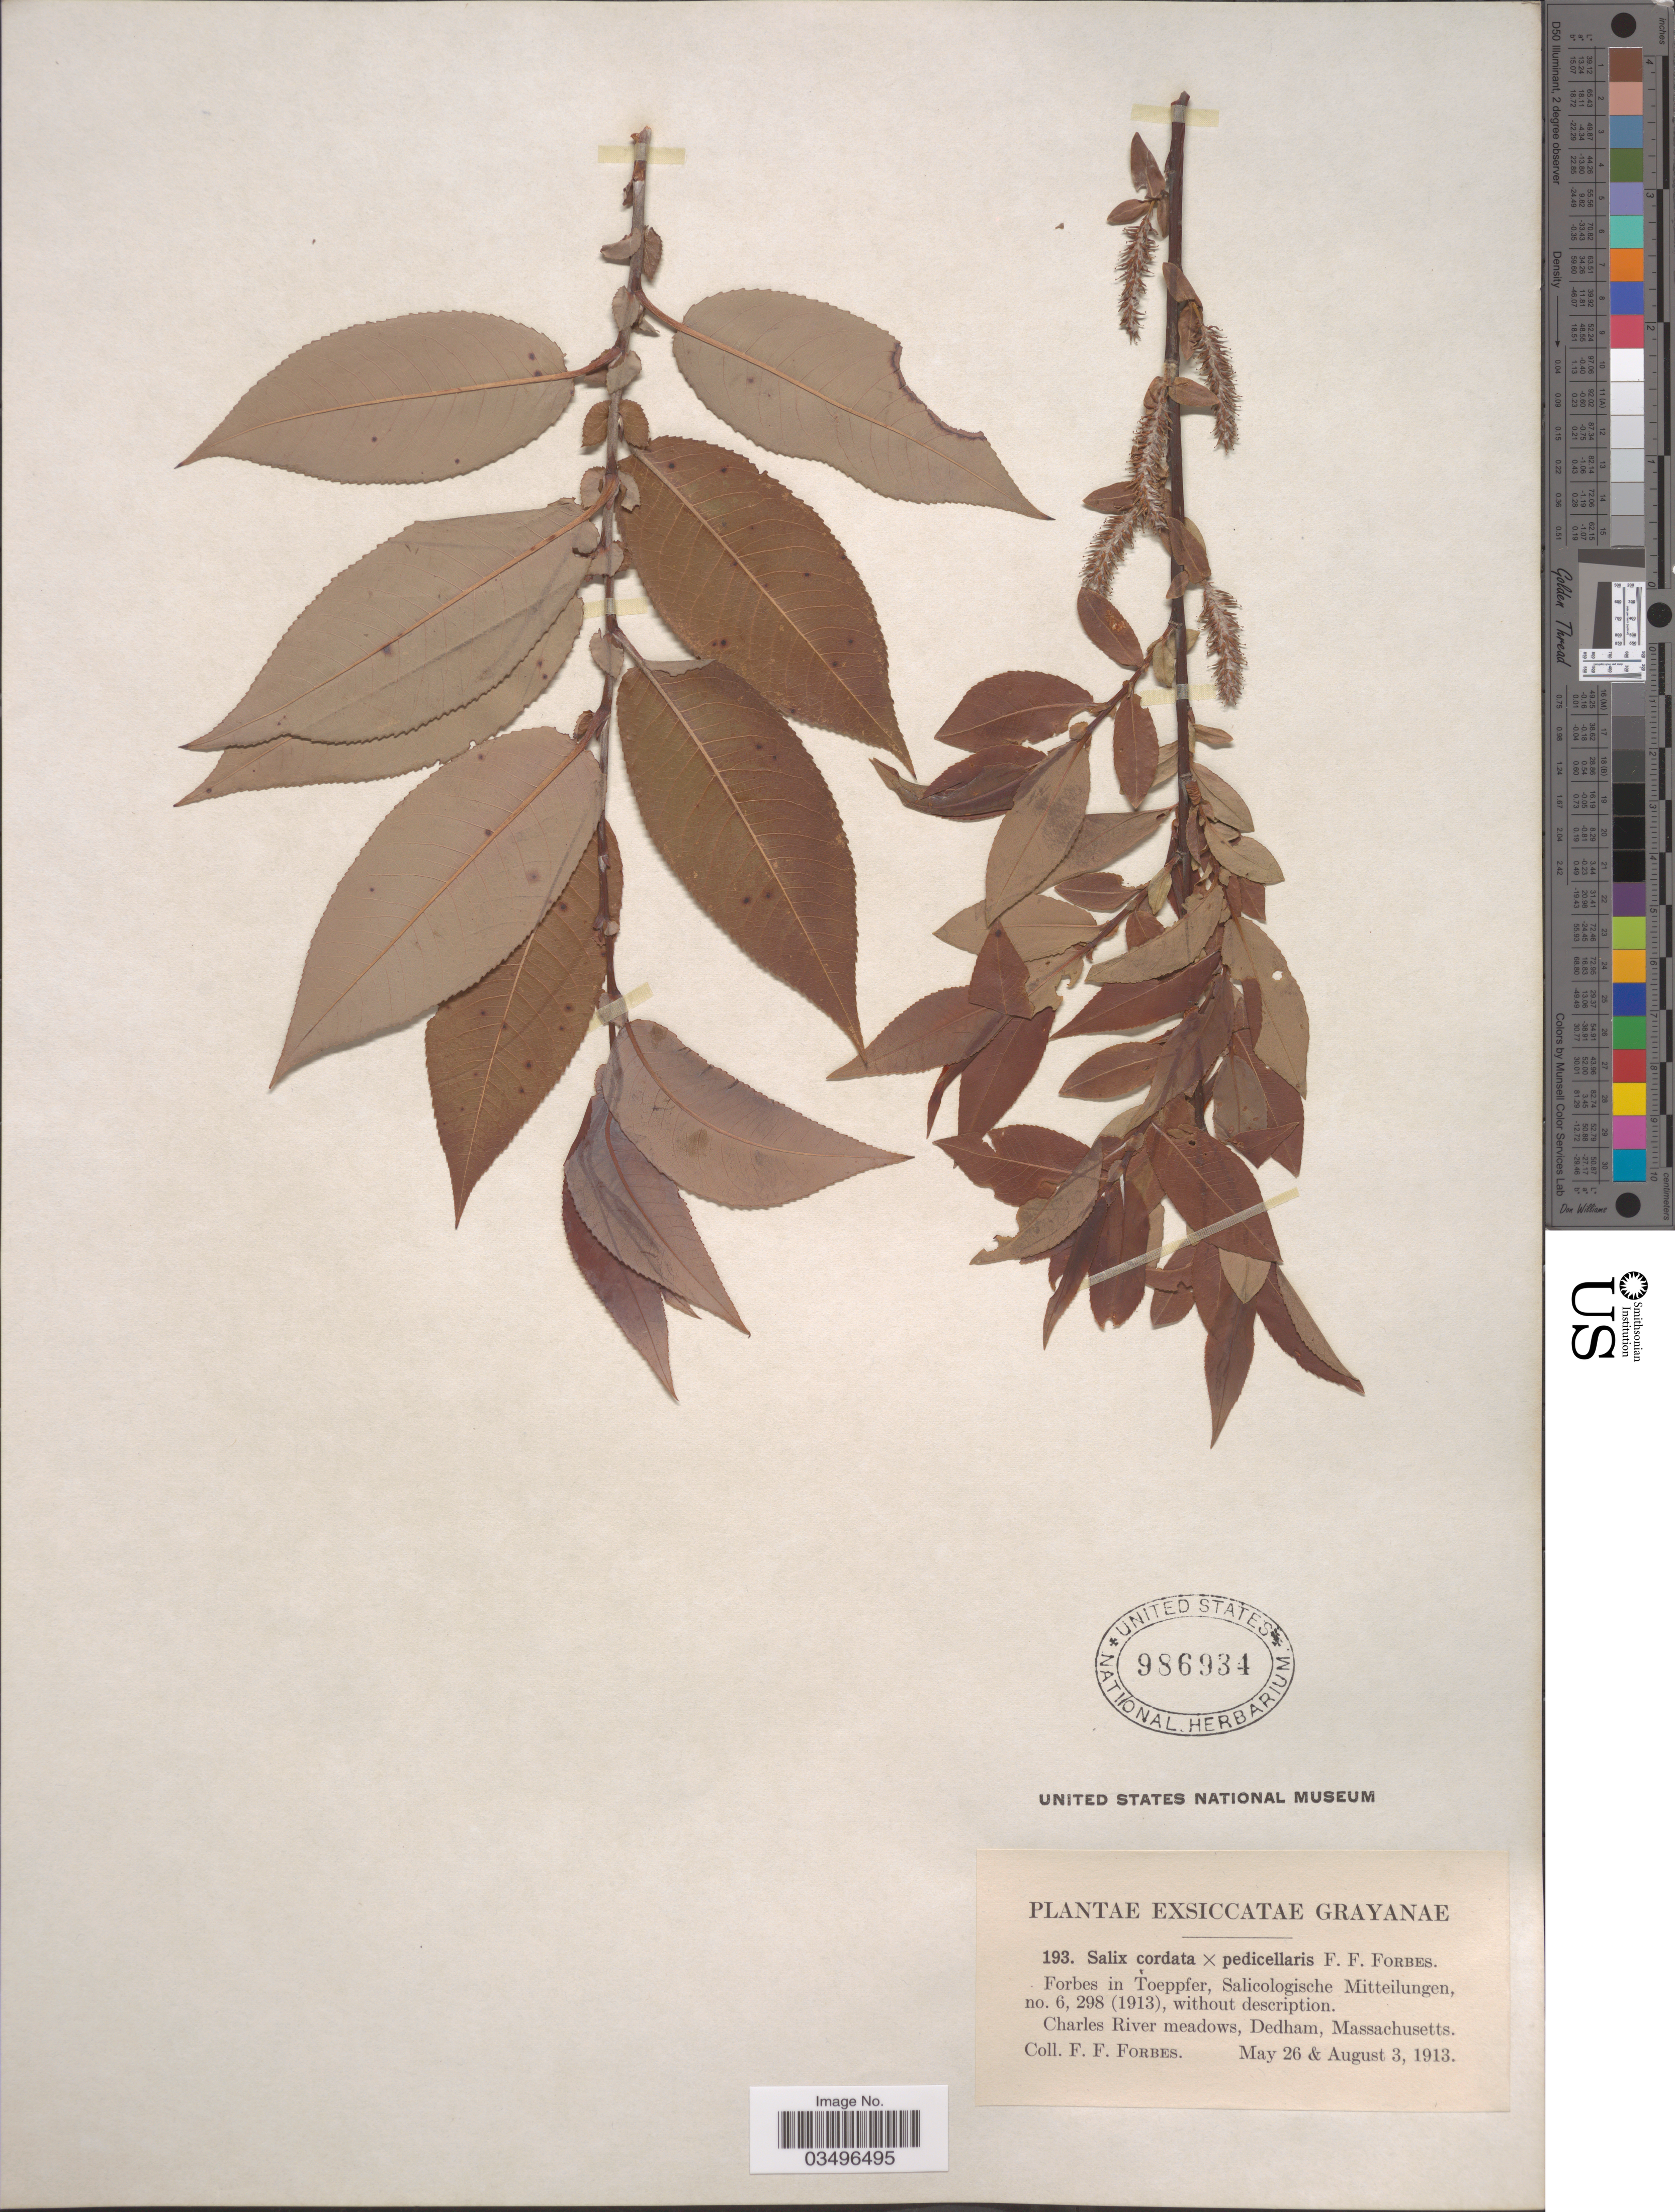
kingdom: Plantae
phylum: Tracheophyta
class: Magnoliopsida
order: Malpighiales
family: Salicaceae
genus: Salix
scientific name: Salix cordata x S. pedicellaris Pursh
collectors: F. Forbes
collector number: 193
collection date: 1913-05-26/1913-08-03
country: United States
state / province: Massachusetts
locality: Charles River meadows, Dedham.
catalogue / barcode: US 986934